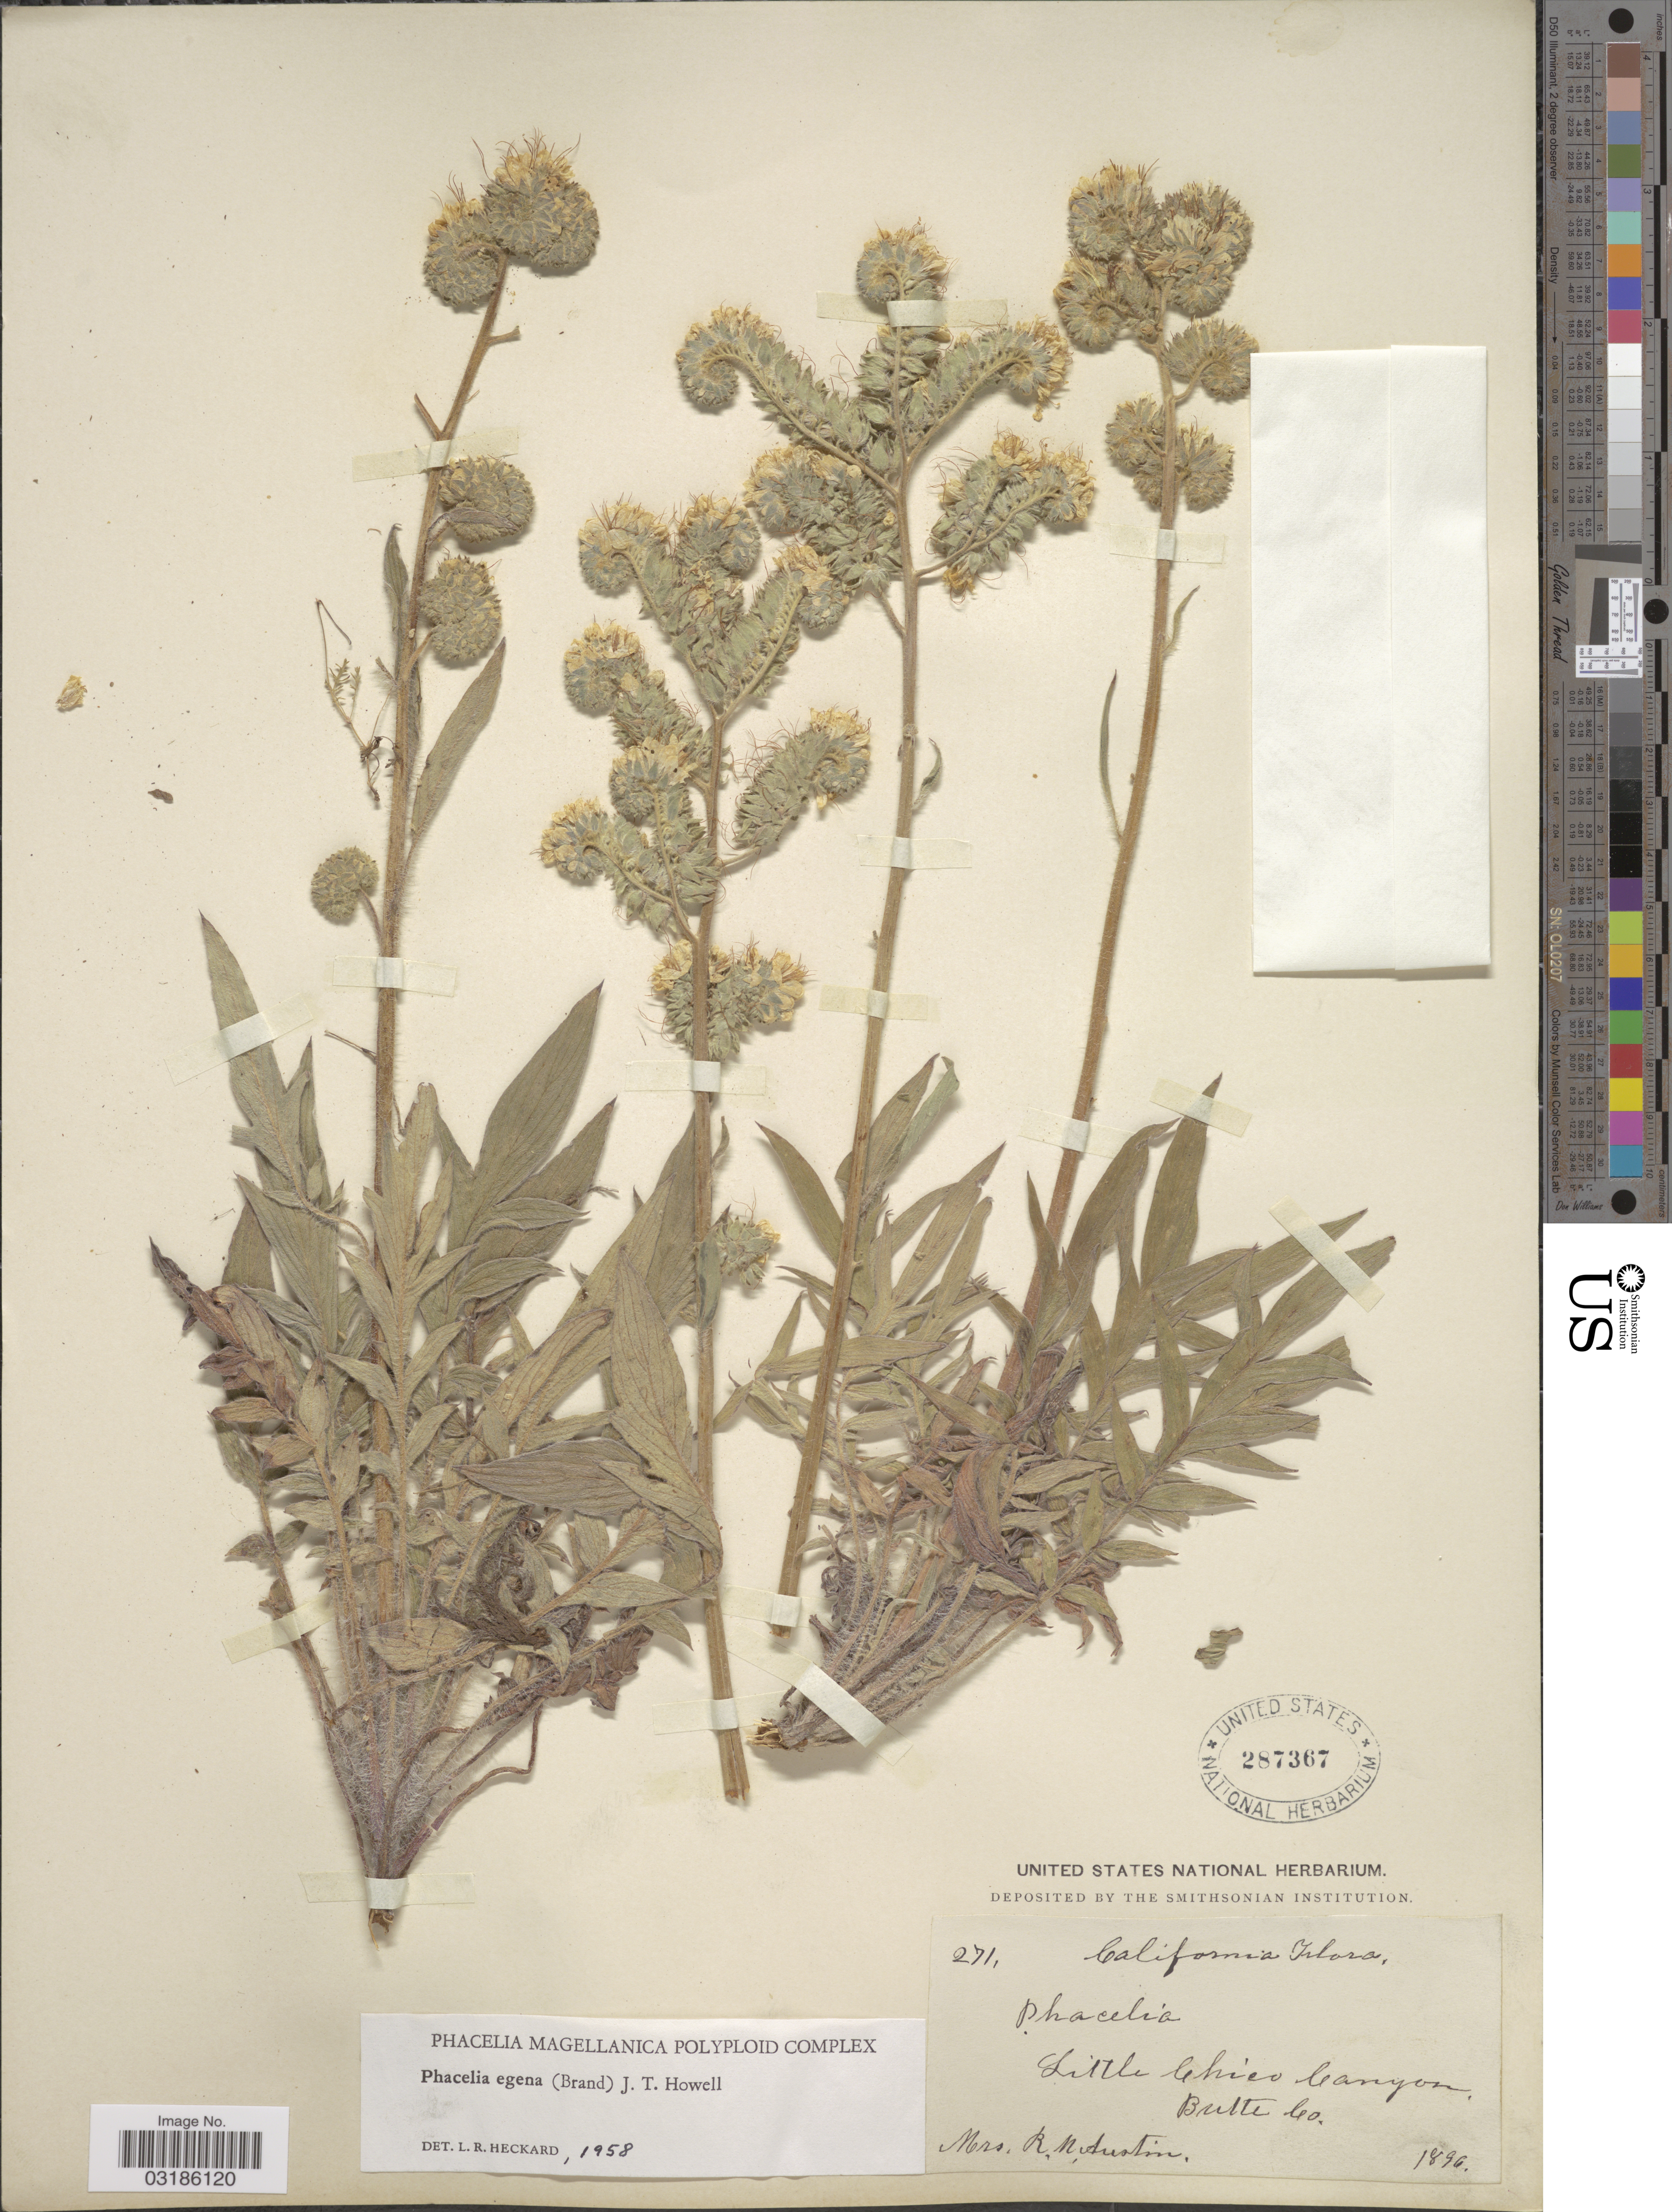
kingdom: Plantae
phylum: Tracheophyta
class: Magnoliopsida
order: Boraginales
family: Hydrophyllaceae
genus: Phacelia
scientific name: Phacelia egena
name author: (Brand) Howell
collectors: R. Austin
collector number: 271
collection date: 1896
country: United States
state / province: California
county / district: Butte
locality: Little Chico Canyon, Butte Co.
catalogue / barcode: US 287367